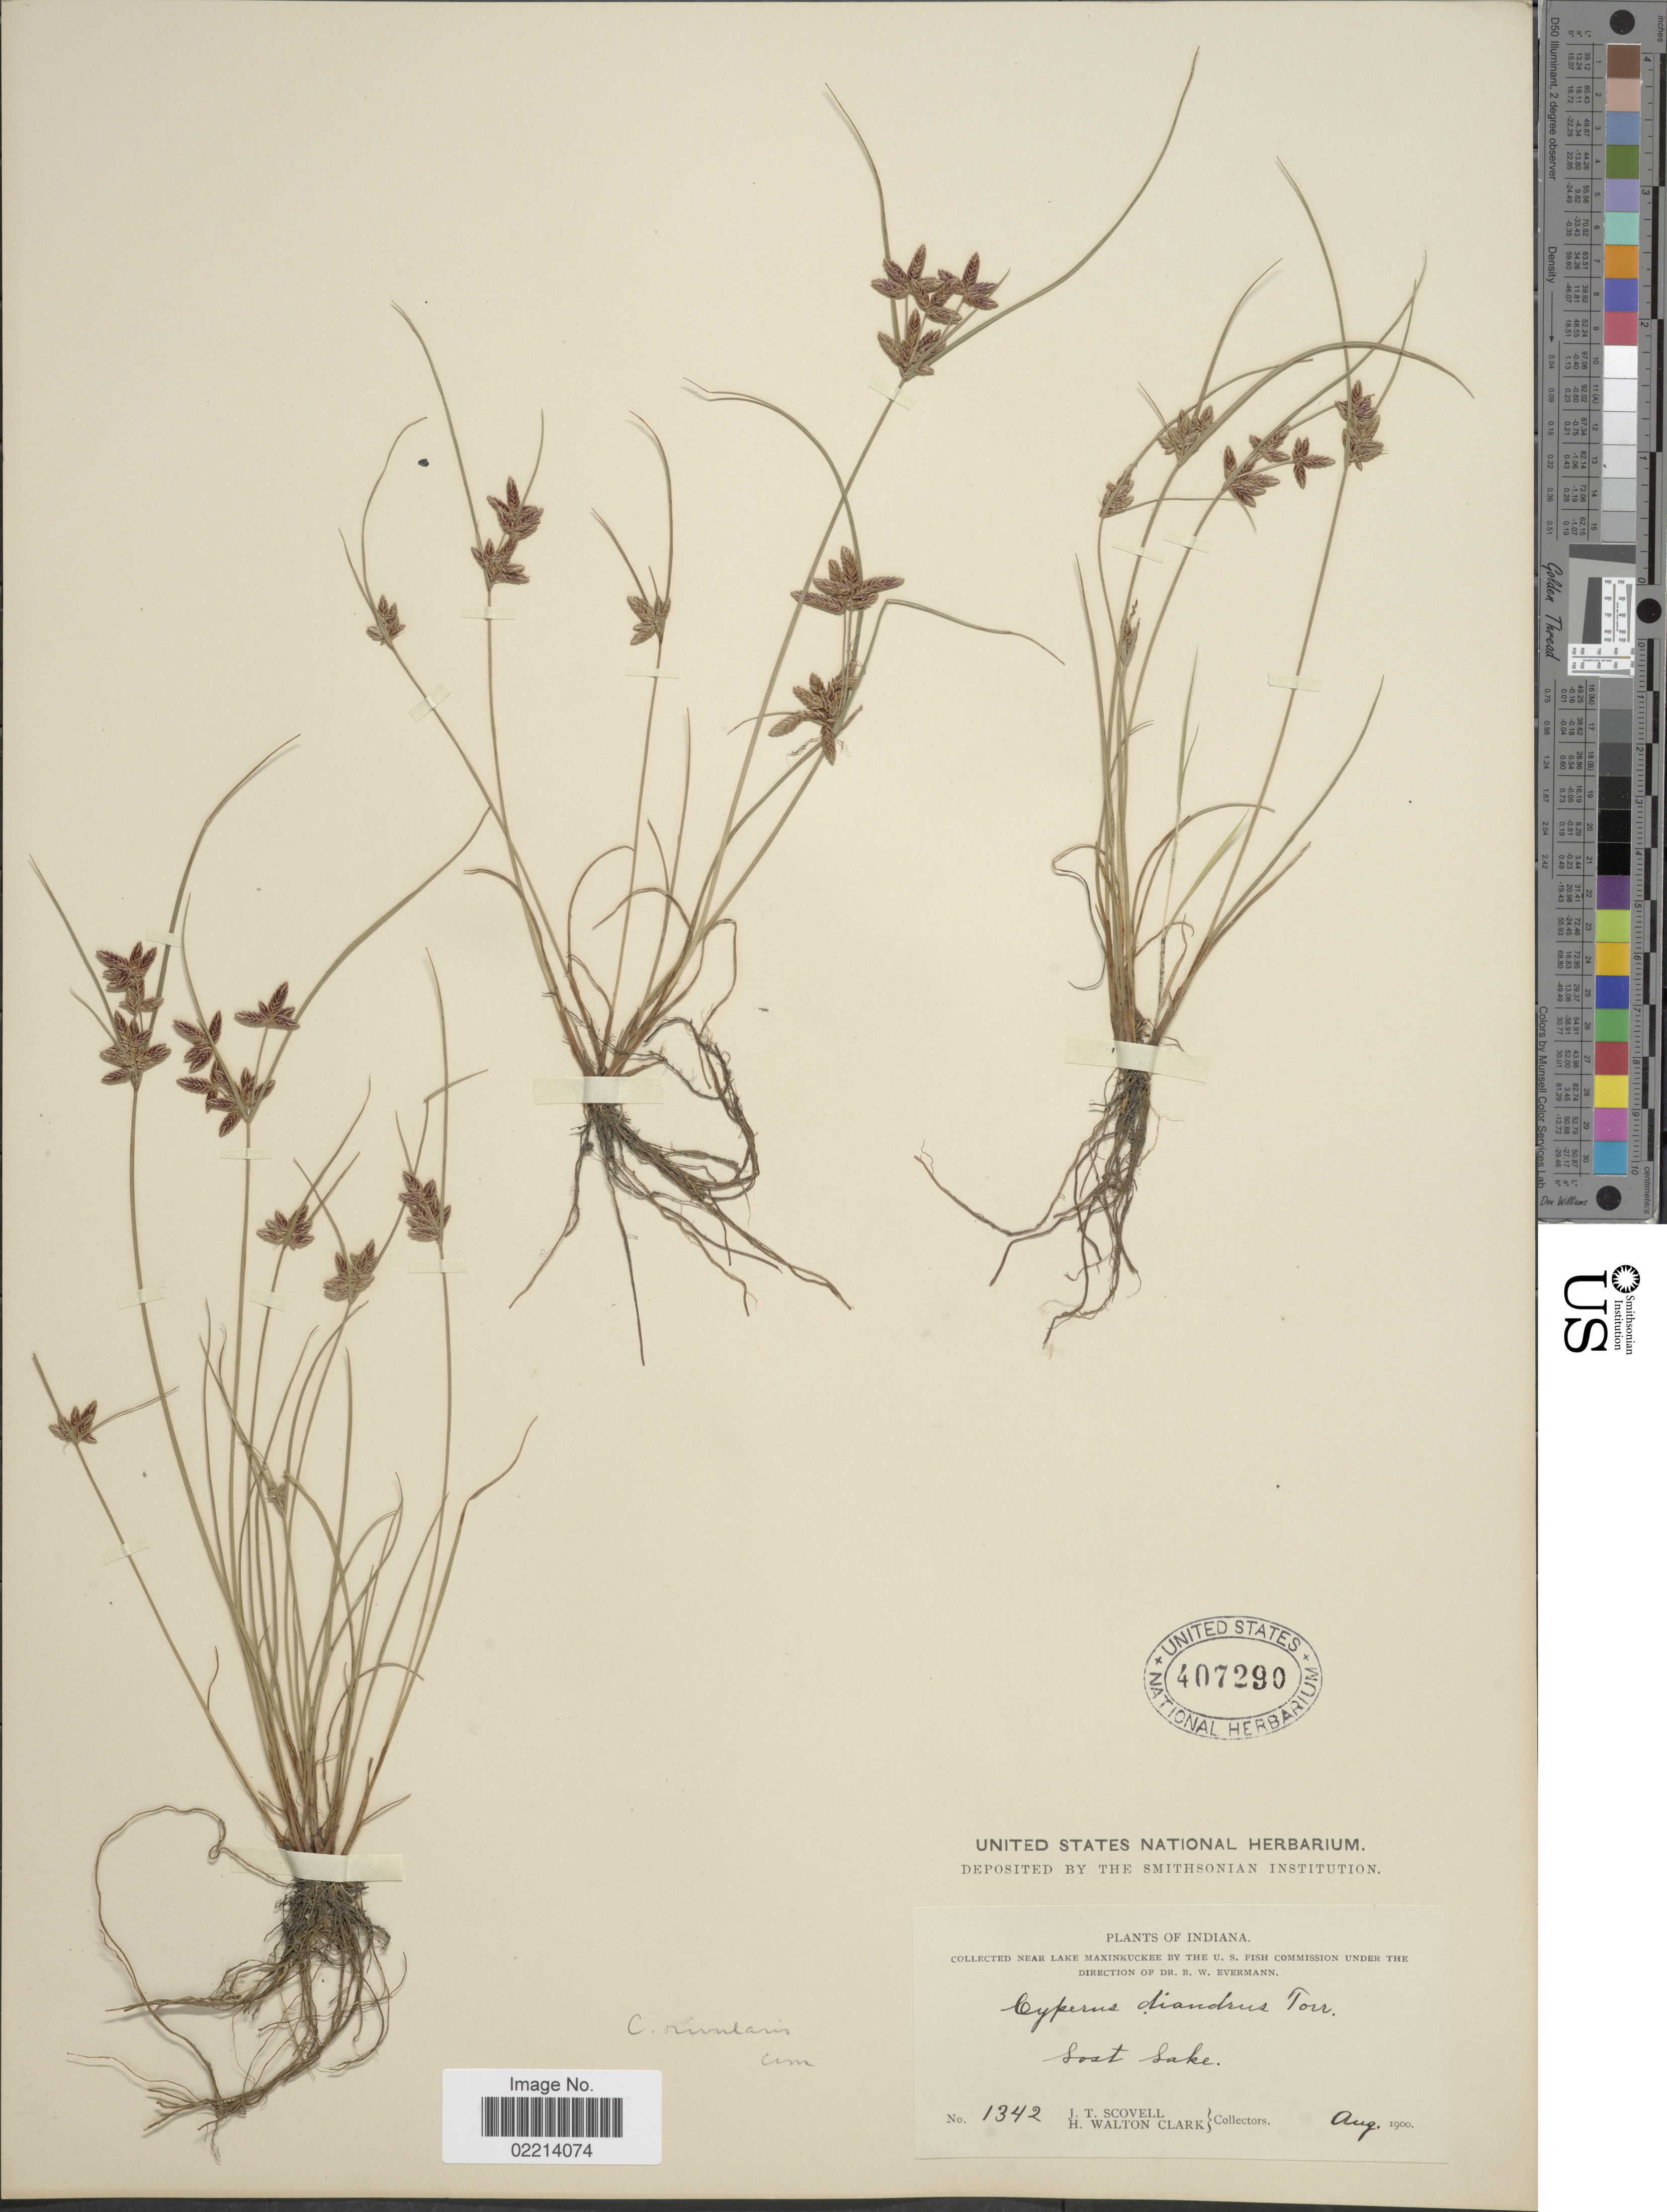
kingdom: Plantae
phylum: Tracheophyta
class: Liliopsida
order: Poales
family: Cyperaceae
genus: Cyperus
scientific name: Cyperus bipartitus Torr.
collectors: J. T. Scovell & H. W. Clark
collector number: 1342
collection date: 1900-08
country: United States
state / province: Indiana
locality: Near Lake Maxinkuckee. Lost Lake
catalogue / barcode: US 407290